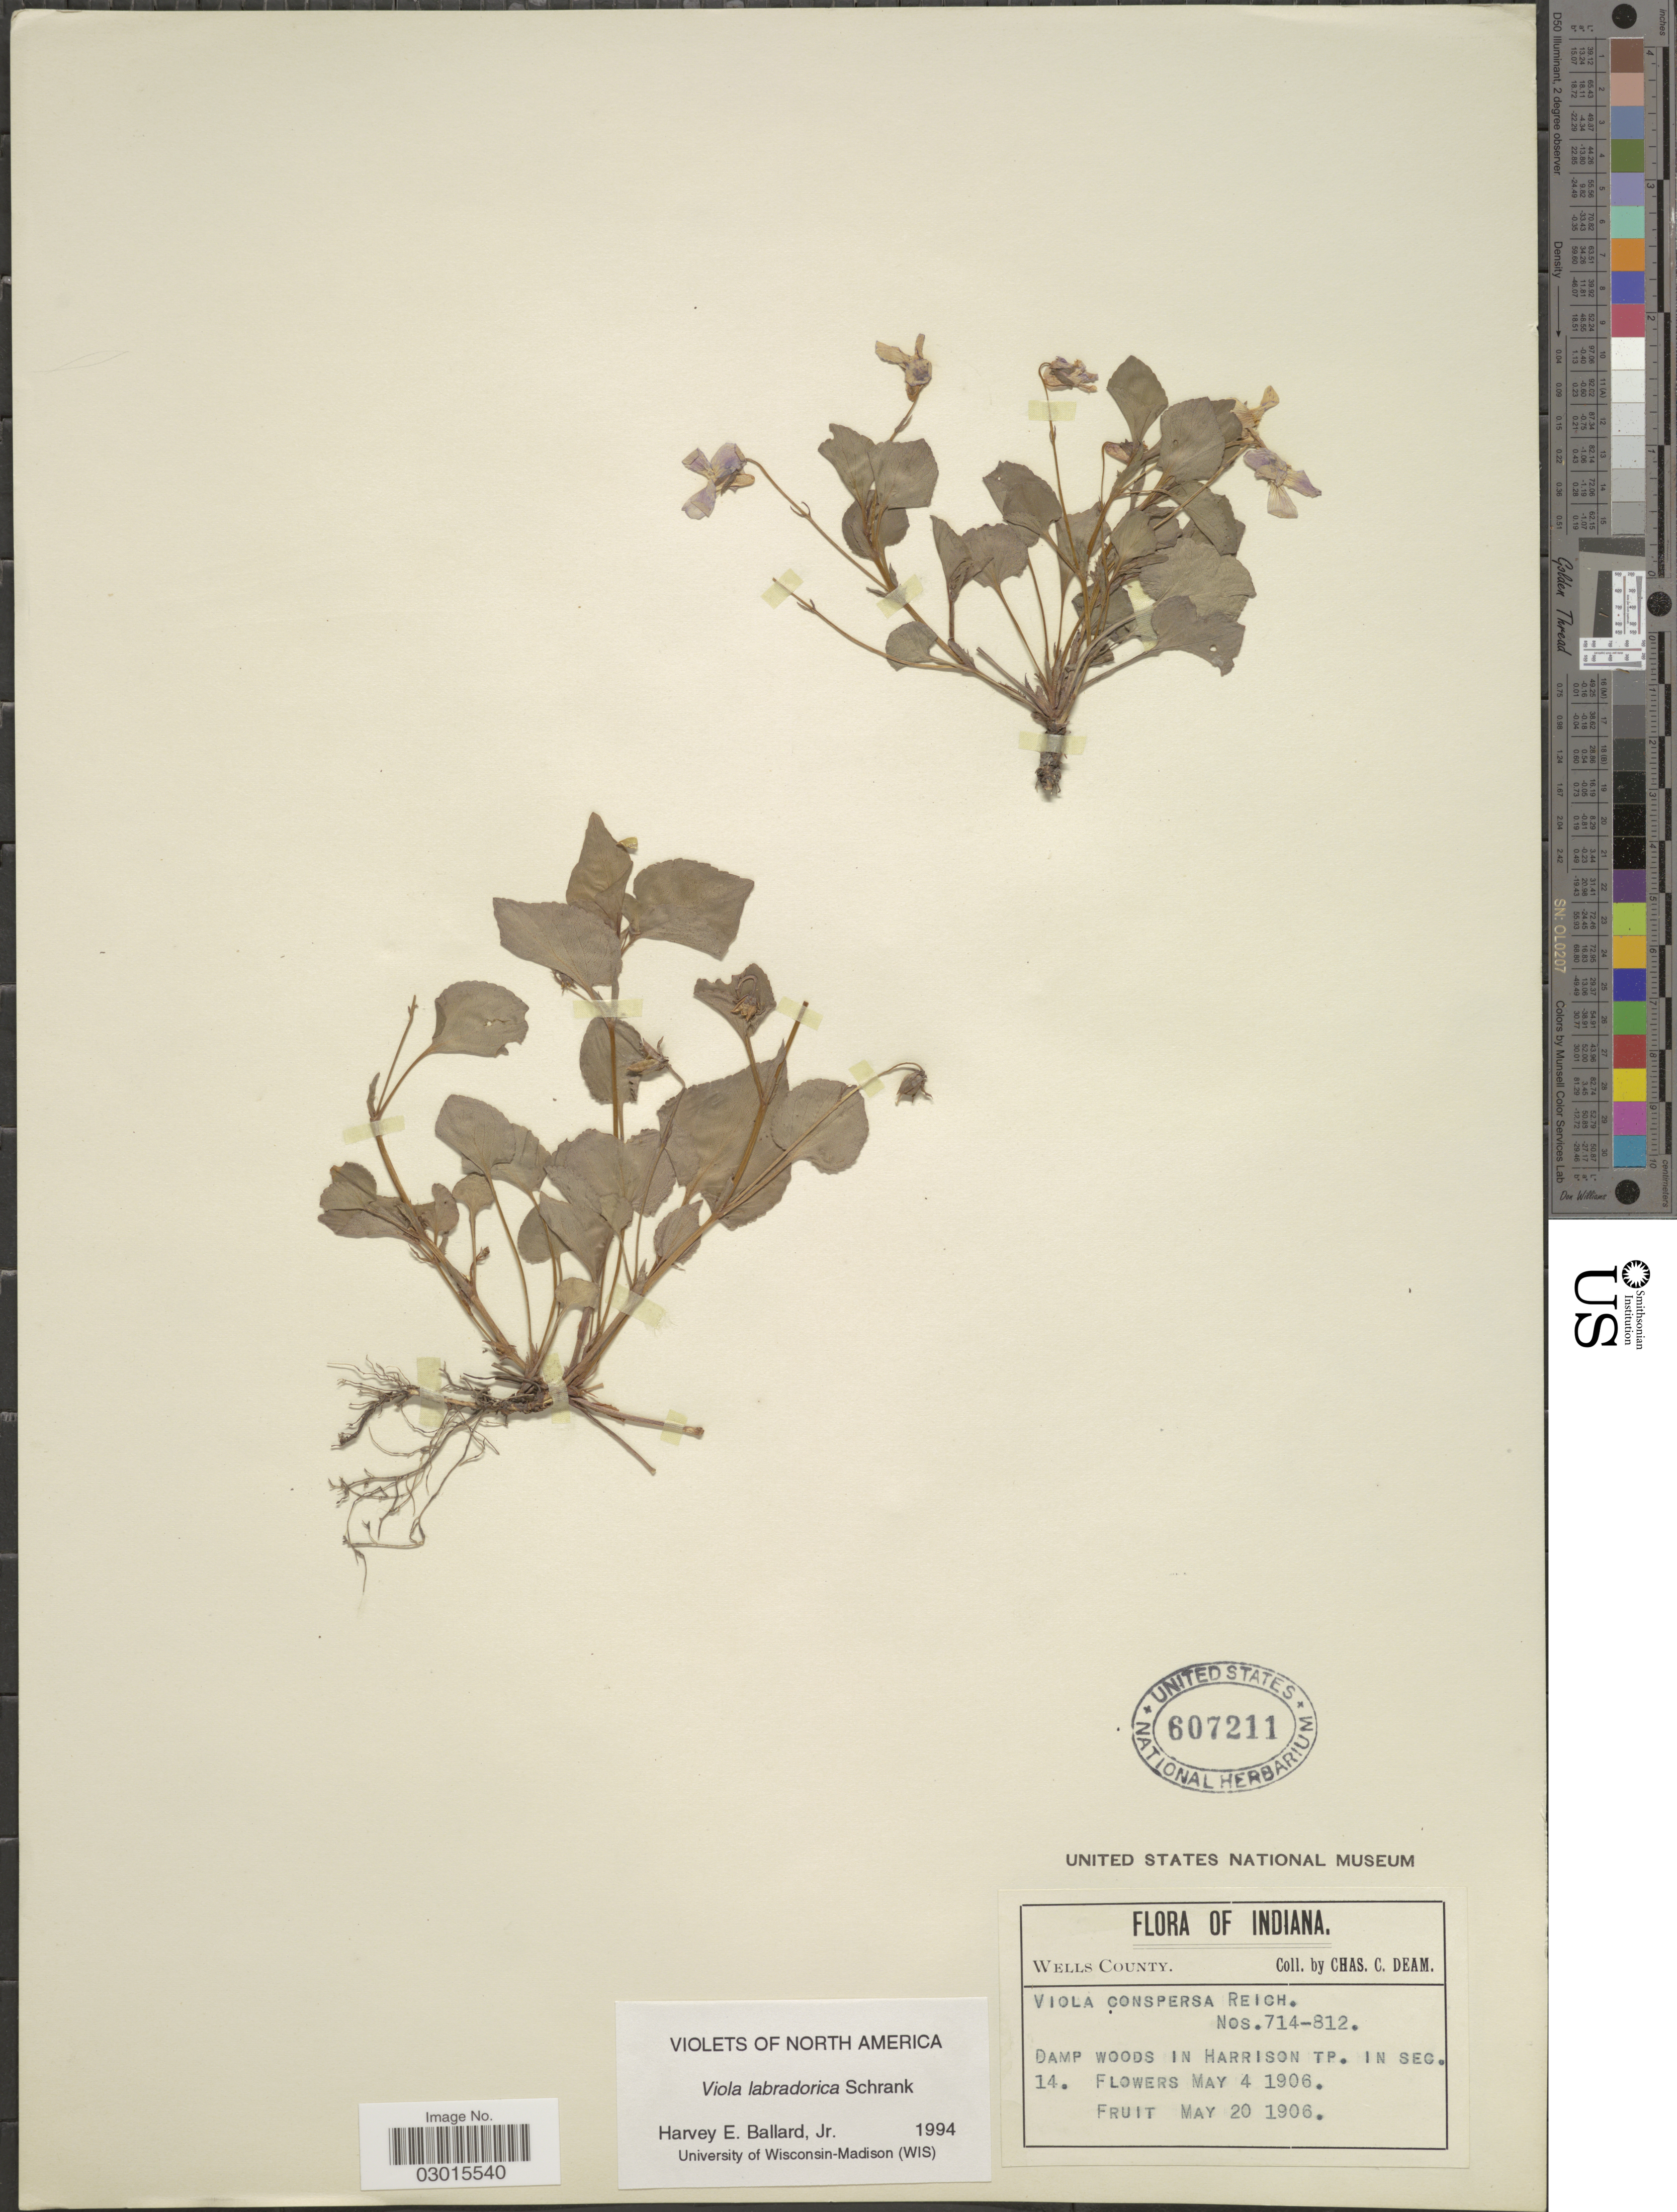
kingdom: Plantae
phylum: Tracheophyta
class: Magnoliopsida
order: Malpighiales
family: Violaceae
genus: Viola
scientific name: Viola labradorica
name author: Schrank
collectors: C. C. Deam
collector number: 714-812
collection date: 1906-05-04/1906-05-20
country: United States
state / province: Indiana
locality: Wells County. Harrison Tp. in Sec. 14.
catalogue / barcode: US 607211